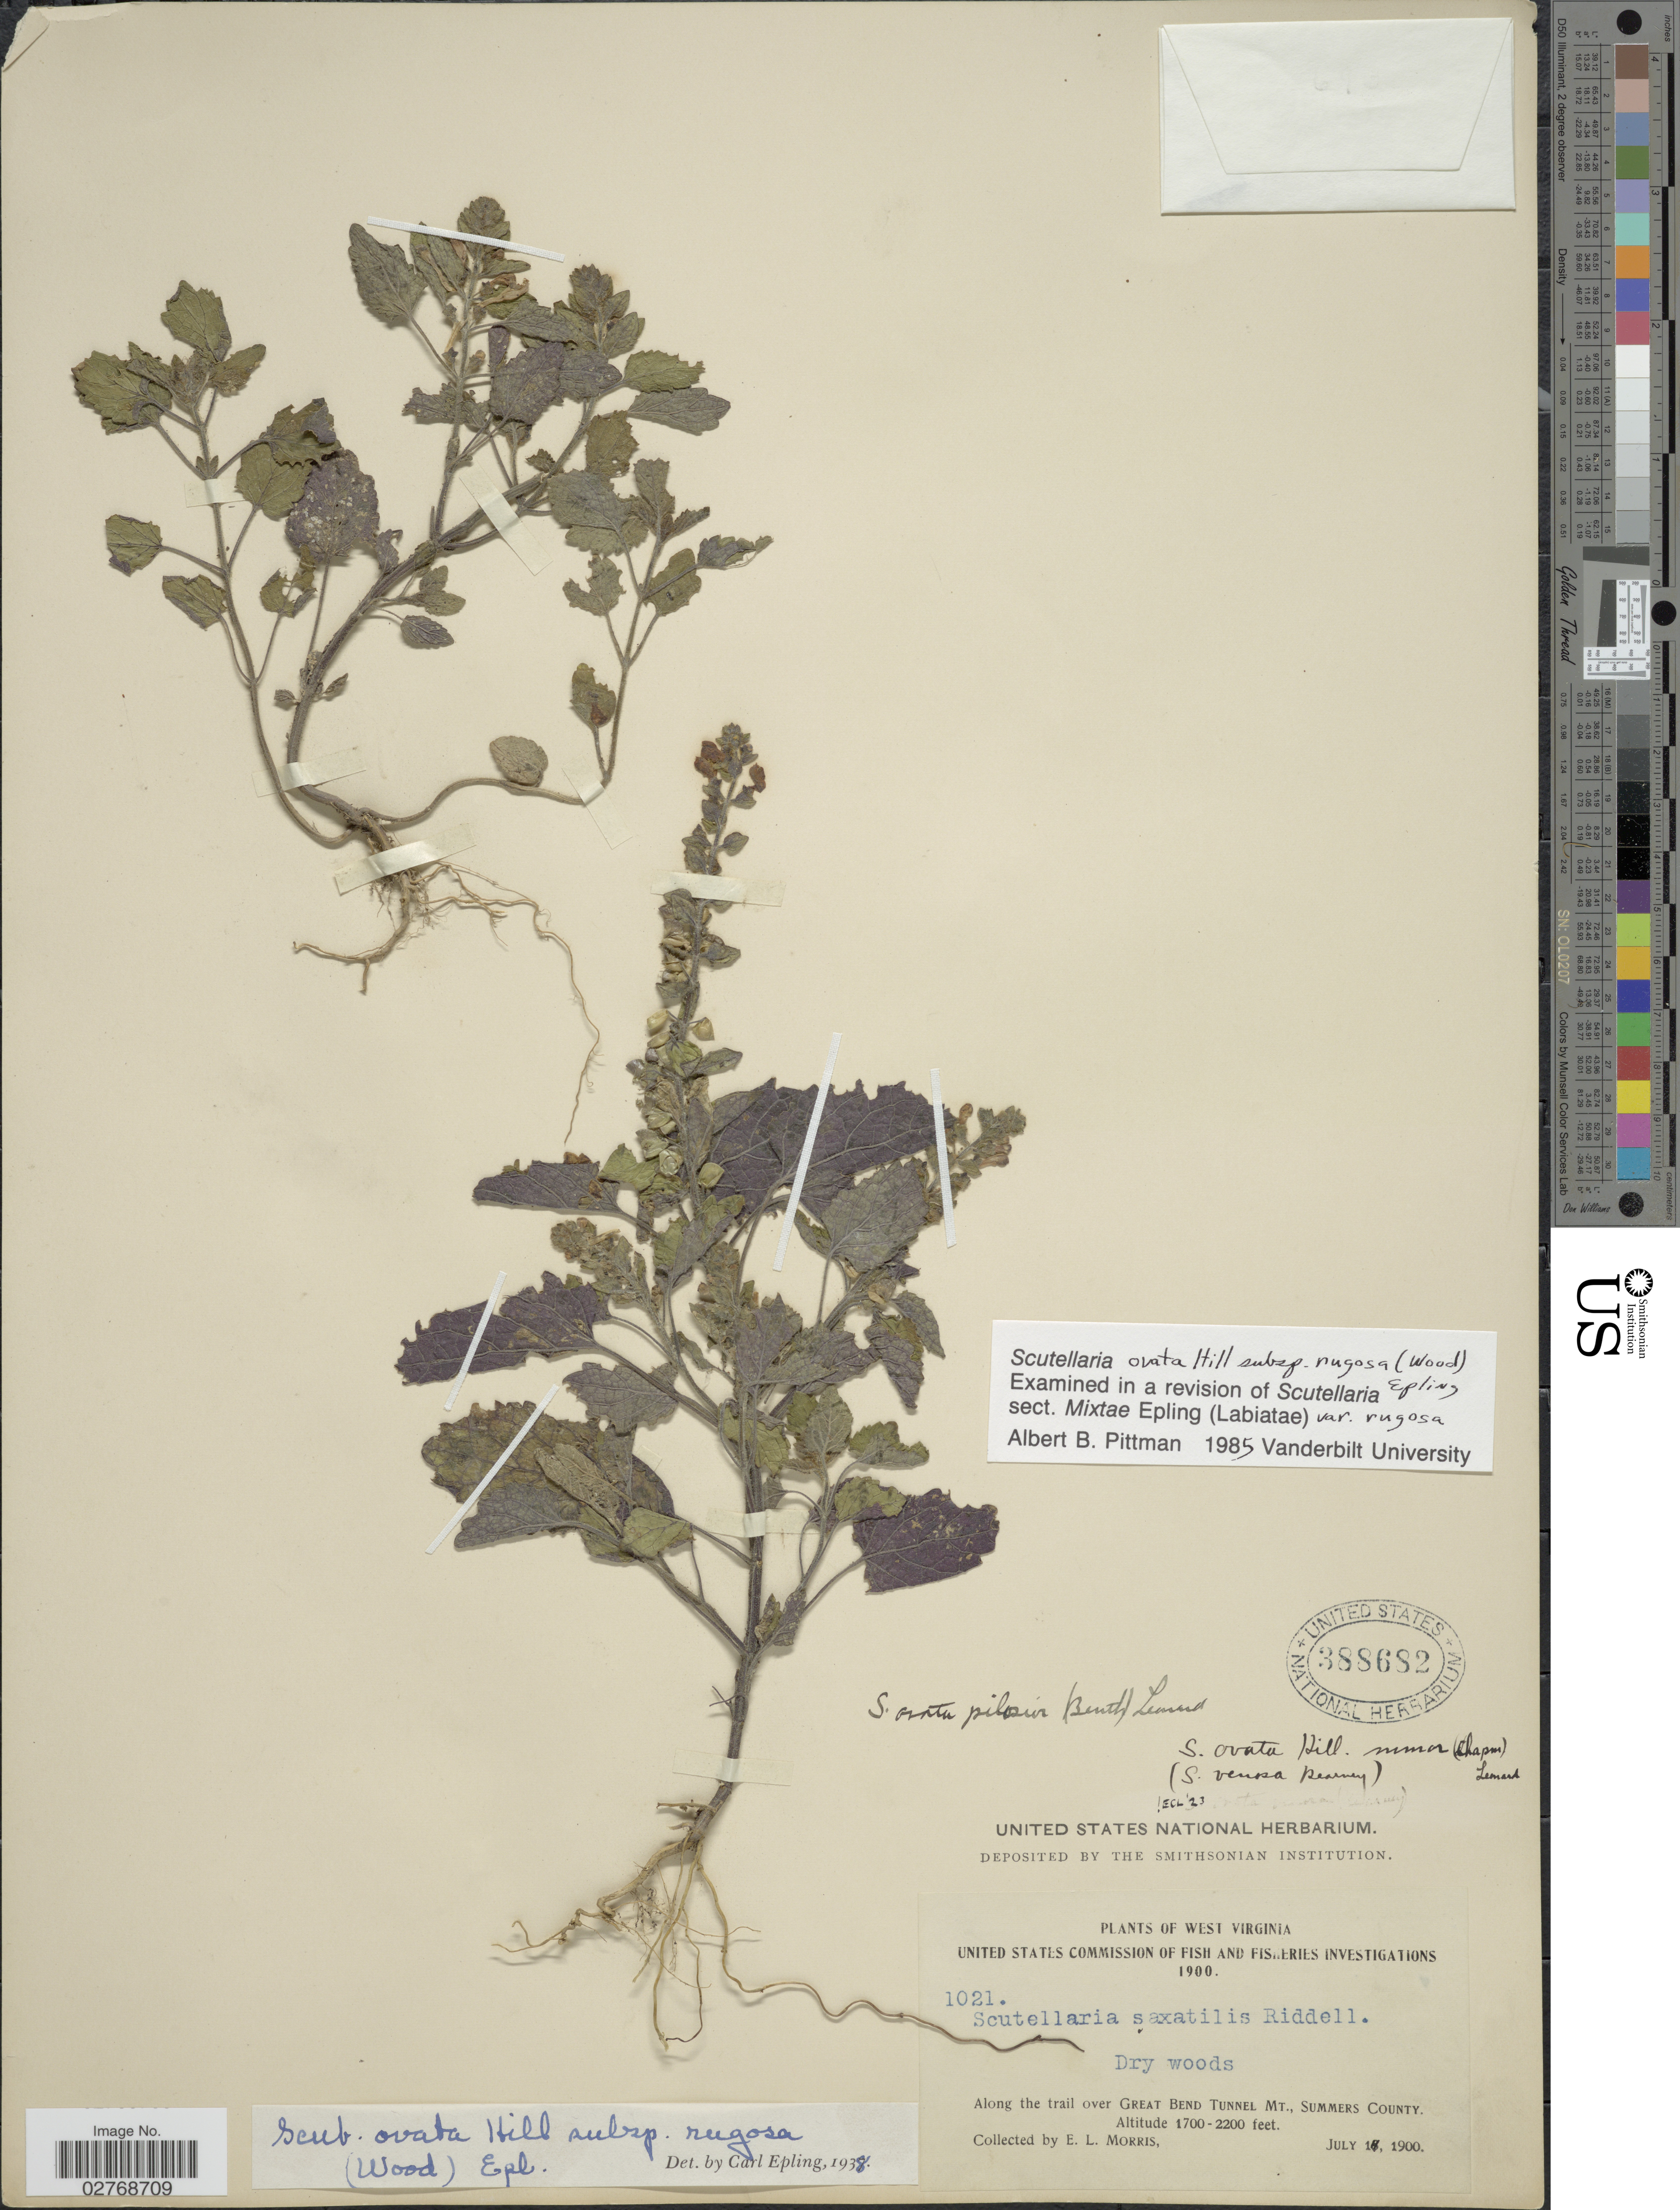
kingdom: Plantae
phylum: Tracheophyta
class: Magnoliopsida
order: Lamiales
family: Lamiaceae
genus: Scutellaria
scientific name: Scutellaria ovata subsp. rugosa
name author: (Alph. Wood) Epling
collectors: E. Morris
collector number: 1021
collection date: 1900-07-17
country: United States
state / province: West Virginia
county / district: Summers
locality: Along the trail over Great Bend Tunnel Mt., Summers County.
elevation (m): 518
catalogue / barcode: US 388682